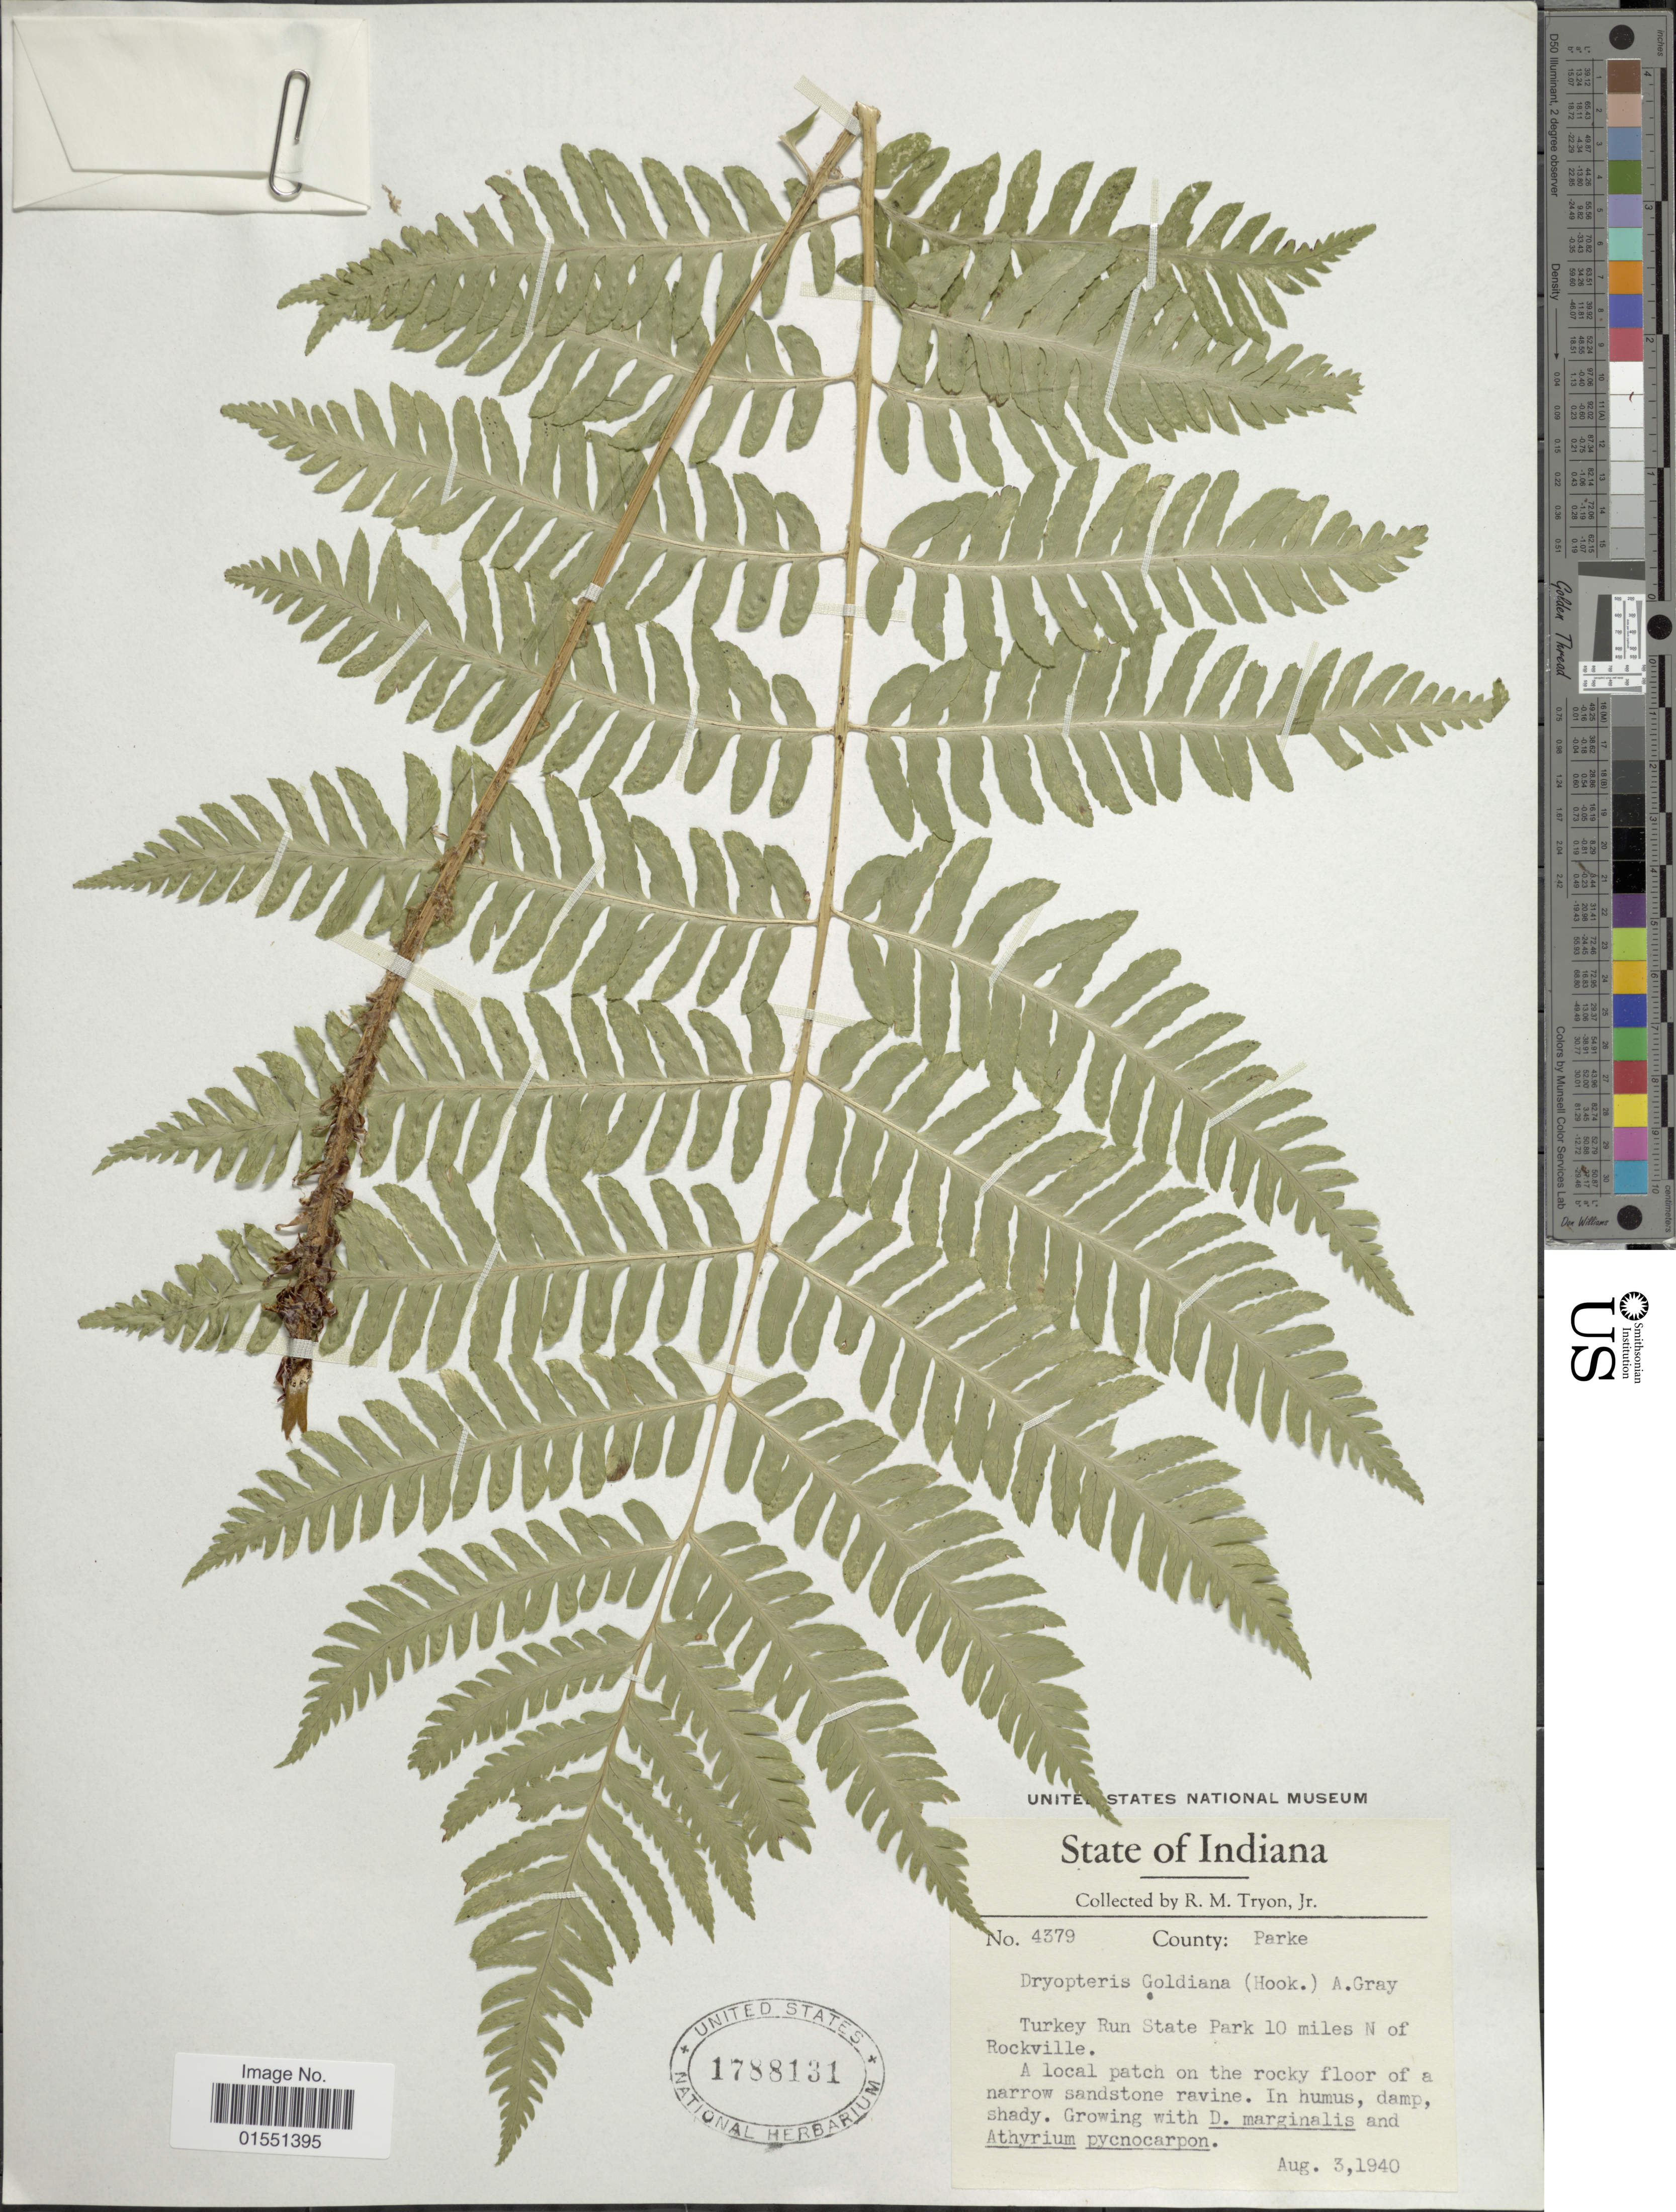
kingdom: Plantae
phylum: Tracheophyta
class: Polypodiopsida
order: Polypodiales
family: Dryopteridaceae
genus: Dryopteris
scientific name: Dryopteris goldiana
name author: (Hook. ex Goldie) A. Gray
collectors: R. M. Tryon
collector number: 4379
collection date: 1940-08-03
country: United States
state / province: Indiana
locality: County: Parke. Turkey Run State park 10 miles N of Rockville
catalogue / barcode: US 1788131